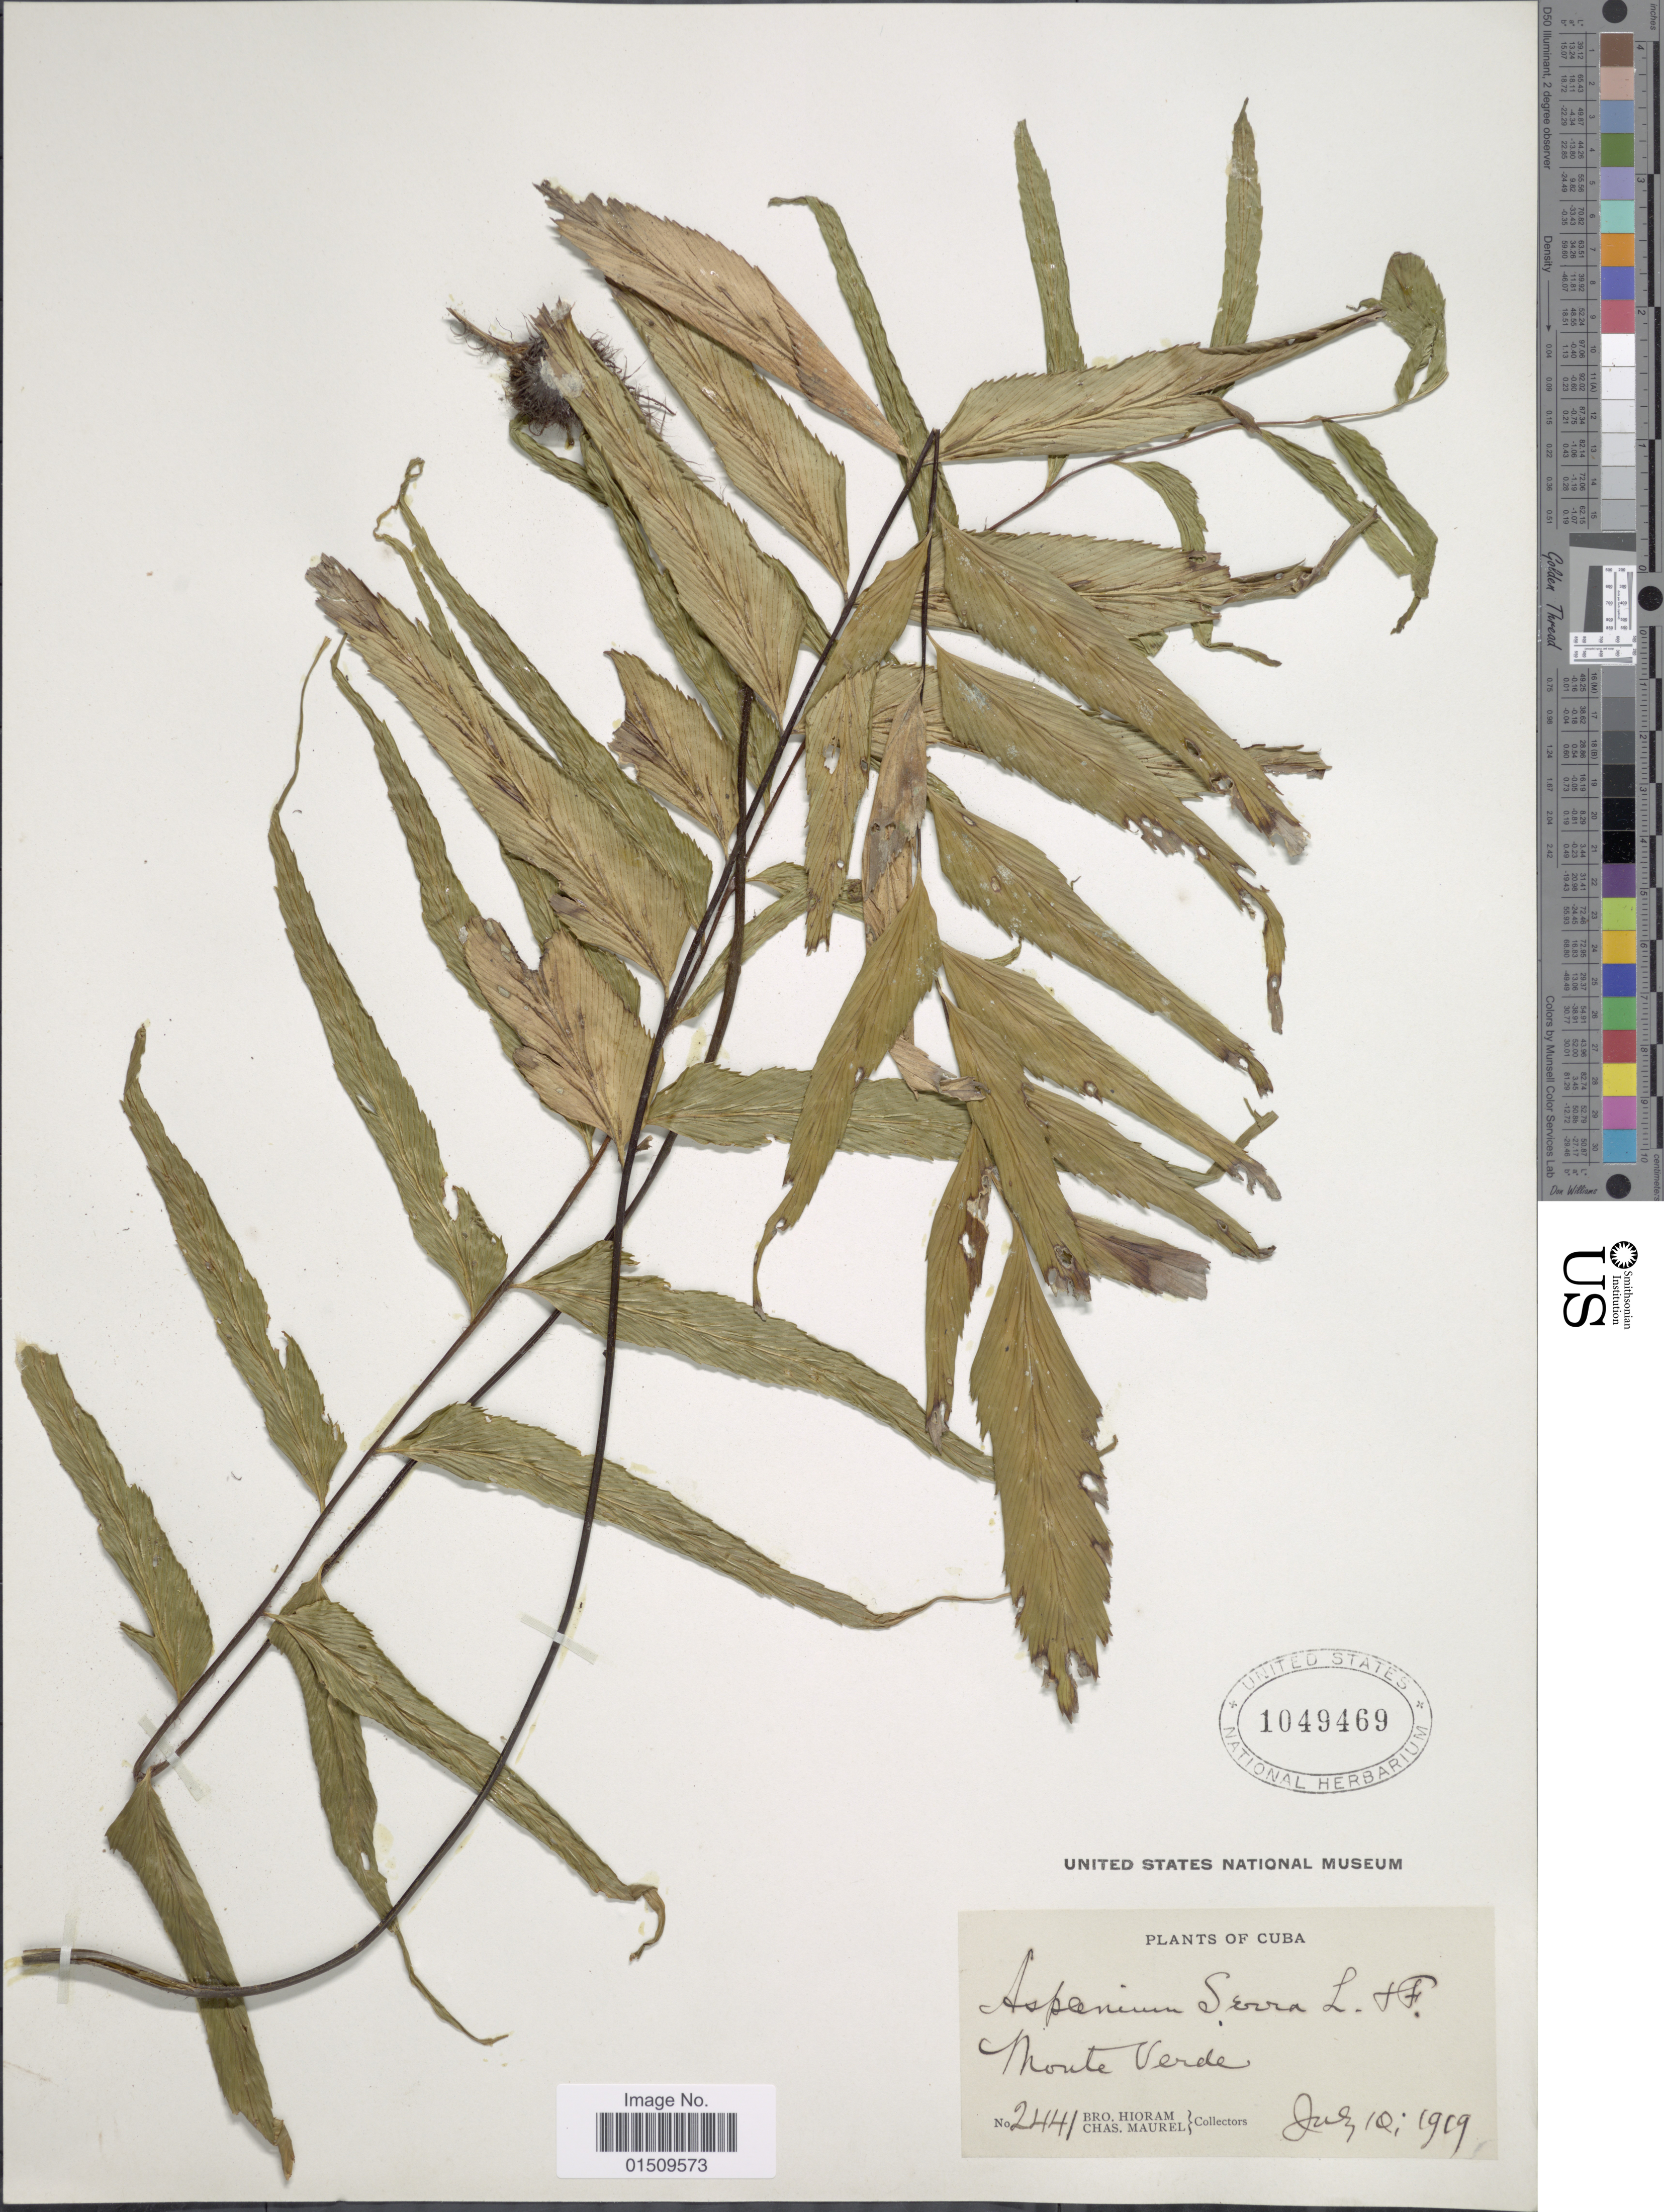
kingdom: Plantae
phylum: Tracheophyta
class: Polypodiopsida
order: Polypodiales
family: Aspleniaceae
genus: Asplenium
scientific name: Asplenium serra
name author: Langsd. & Fisch.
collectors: Bro. Hioram & C. Maurel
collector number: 2441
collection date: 1919-07-10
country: Cuba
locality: Cuba, Monte Verde.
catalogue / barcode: US 1049469